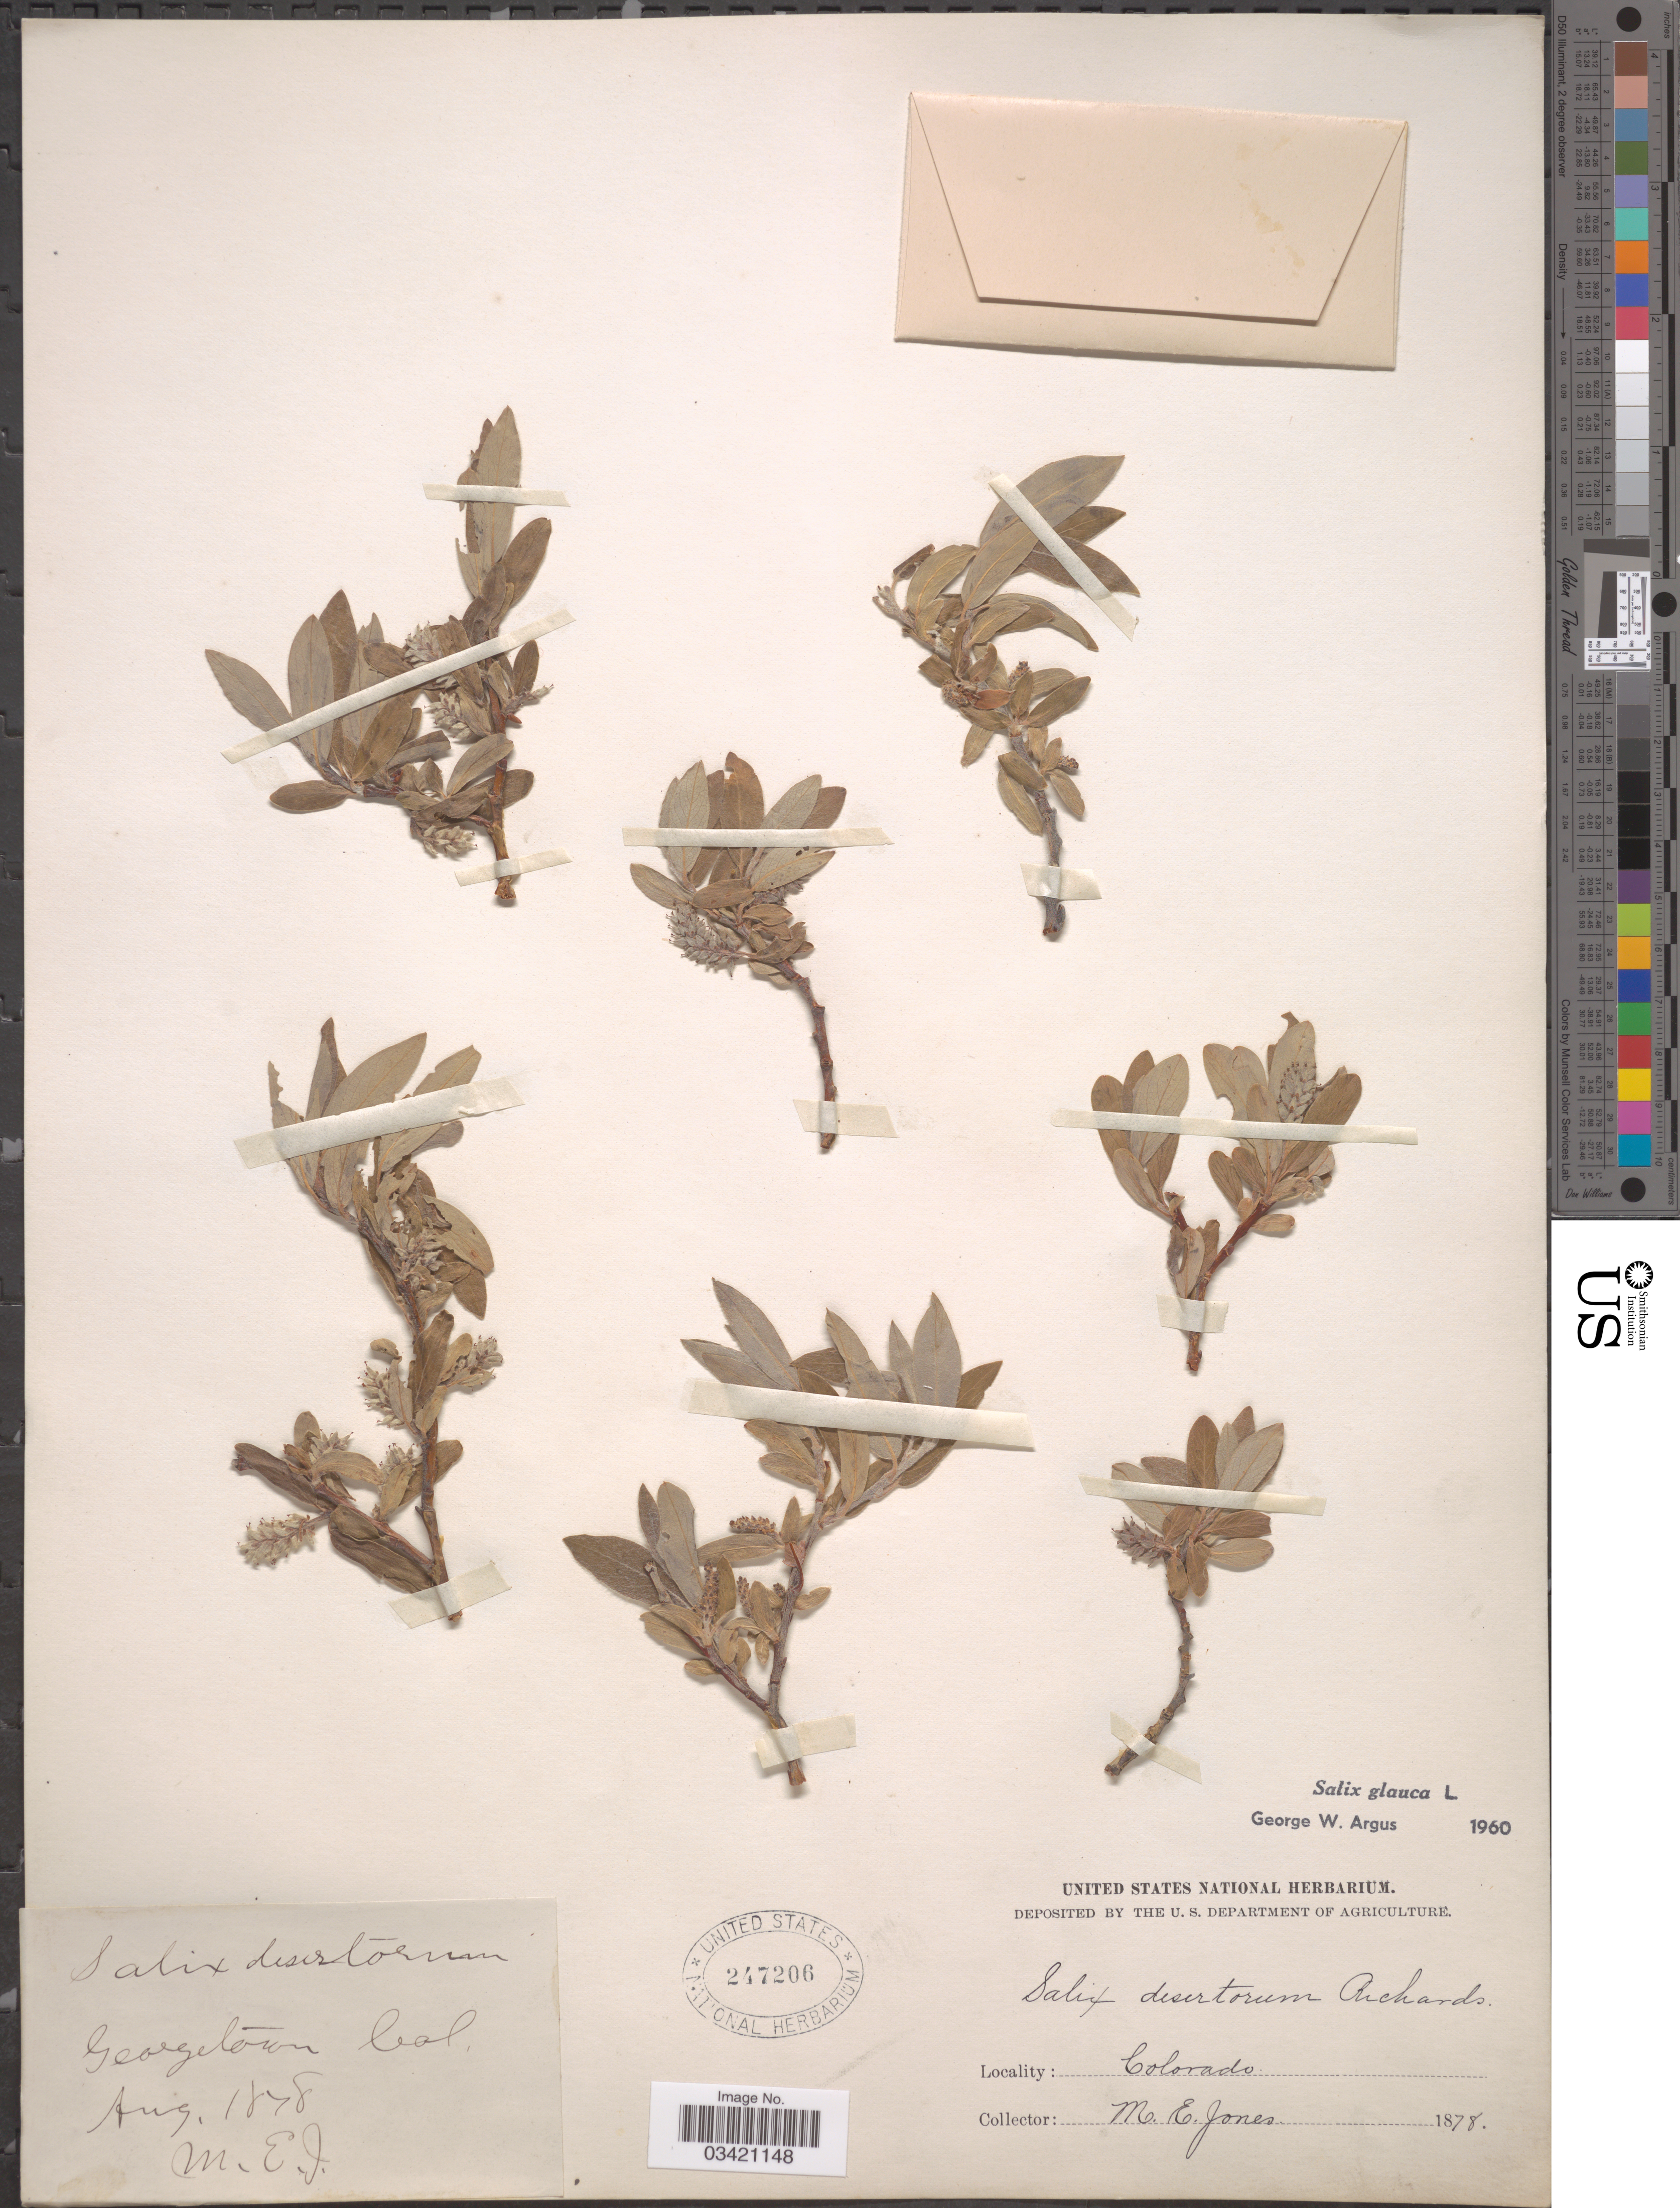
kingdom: Plantae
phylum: Tracheophyta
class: Magnoliopsida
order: Malpighiales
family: Salicaceae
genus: Salix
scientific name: Salix glauca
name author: L.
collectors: M. E. Jones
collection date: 1878-08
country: United States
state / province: Colorado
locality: Georgetown.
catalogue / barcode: US 247206